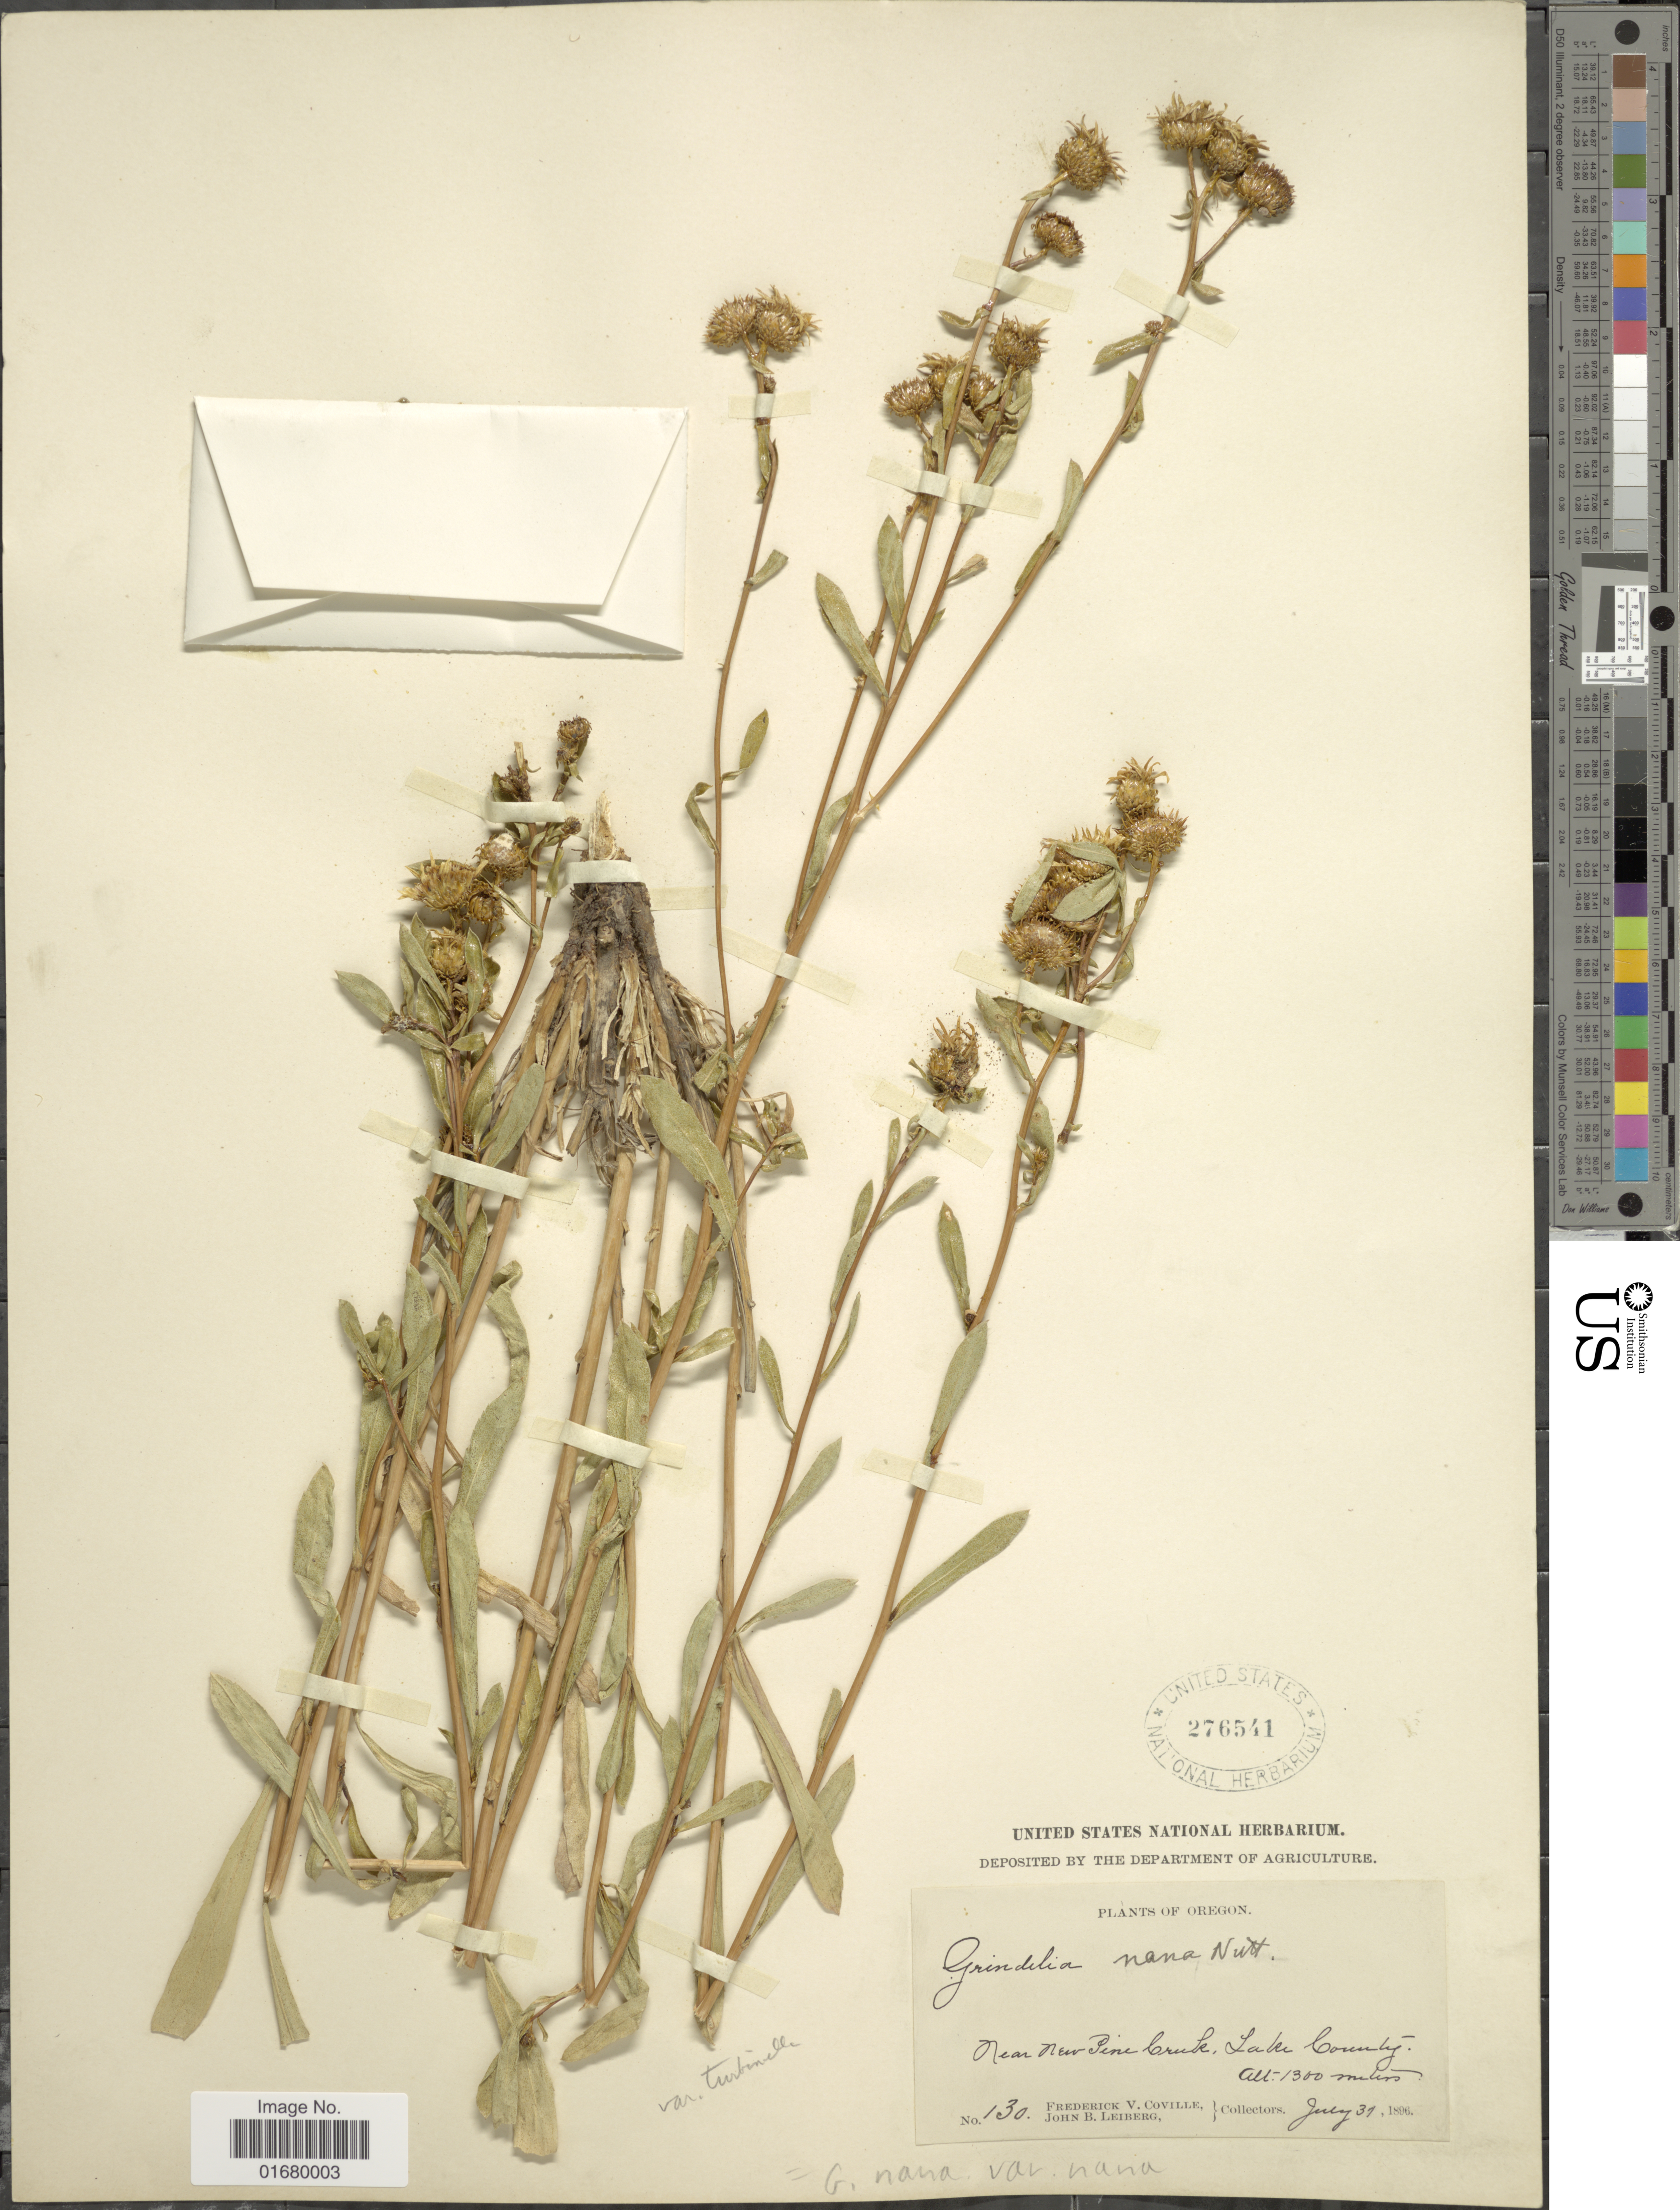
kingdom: Plantae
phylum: Tracheophyta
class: Magnoliopsida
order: Asterales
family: Asteraceae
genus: Grindelia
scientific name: Grindelia nana var. nana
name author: Nutt.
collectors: F. V. Coville & J. B. Leiberg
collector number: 130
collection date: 1896-07-31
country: United States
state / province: Oregon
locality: Near New Pine Creek, Lake County.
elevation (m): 1300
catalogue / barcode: US 276541